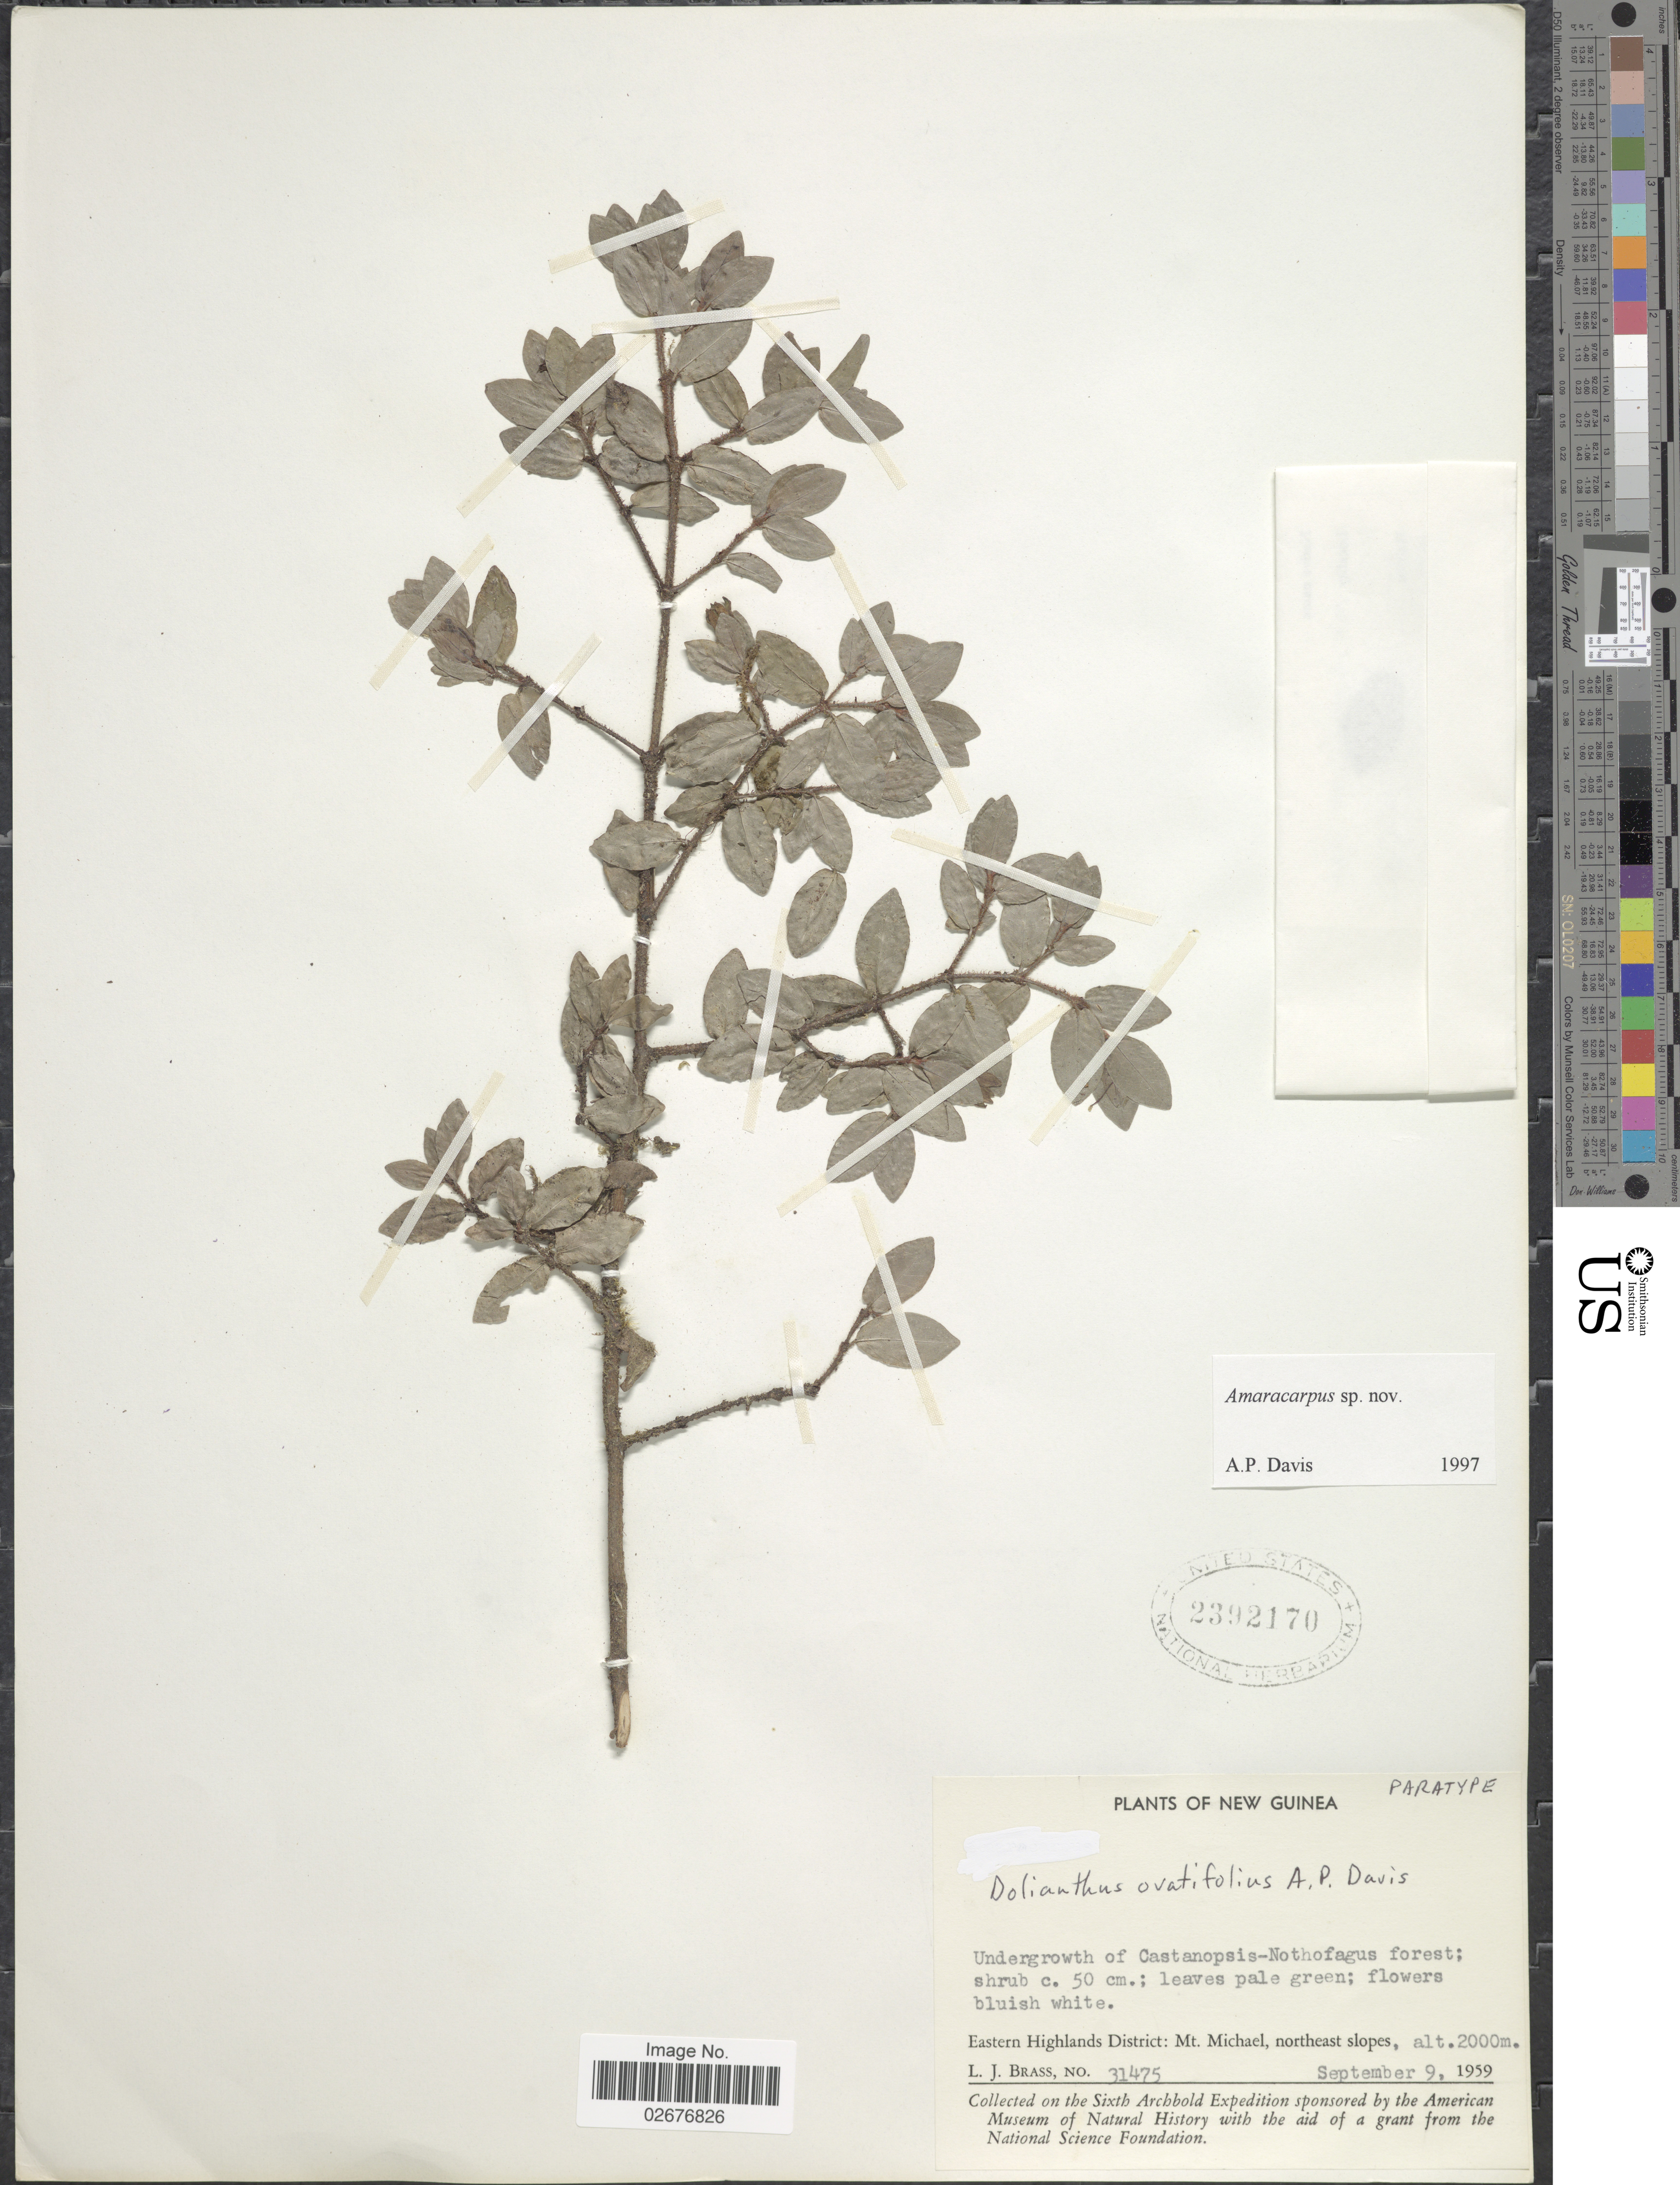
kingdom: Plantae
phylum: Tracheophyta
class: Magnoliopsida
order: Gentianales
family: Rubiaceae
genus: Dolianthus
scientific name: Dolianthus ovatifolius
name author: A.P. Davis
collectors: L. J. Brass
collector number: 31475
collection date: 1959-09-09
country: Papua New Guinea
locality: New Guinea, Eastern Highlands District: Mt. Michael, northeast slopes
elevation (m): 2000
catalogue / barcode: US 2392170